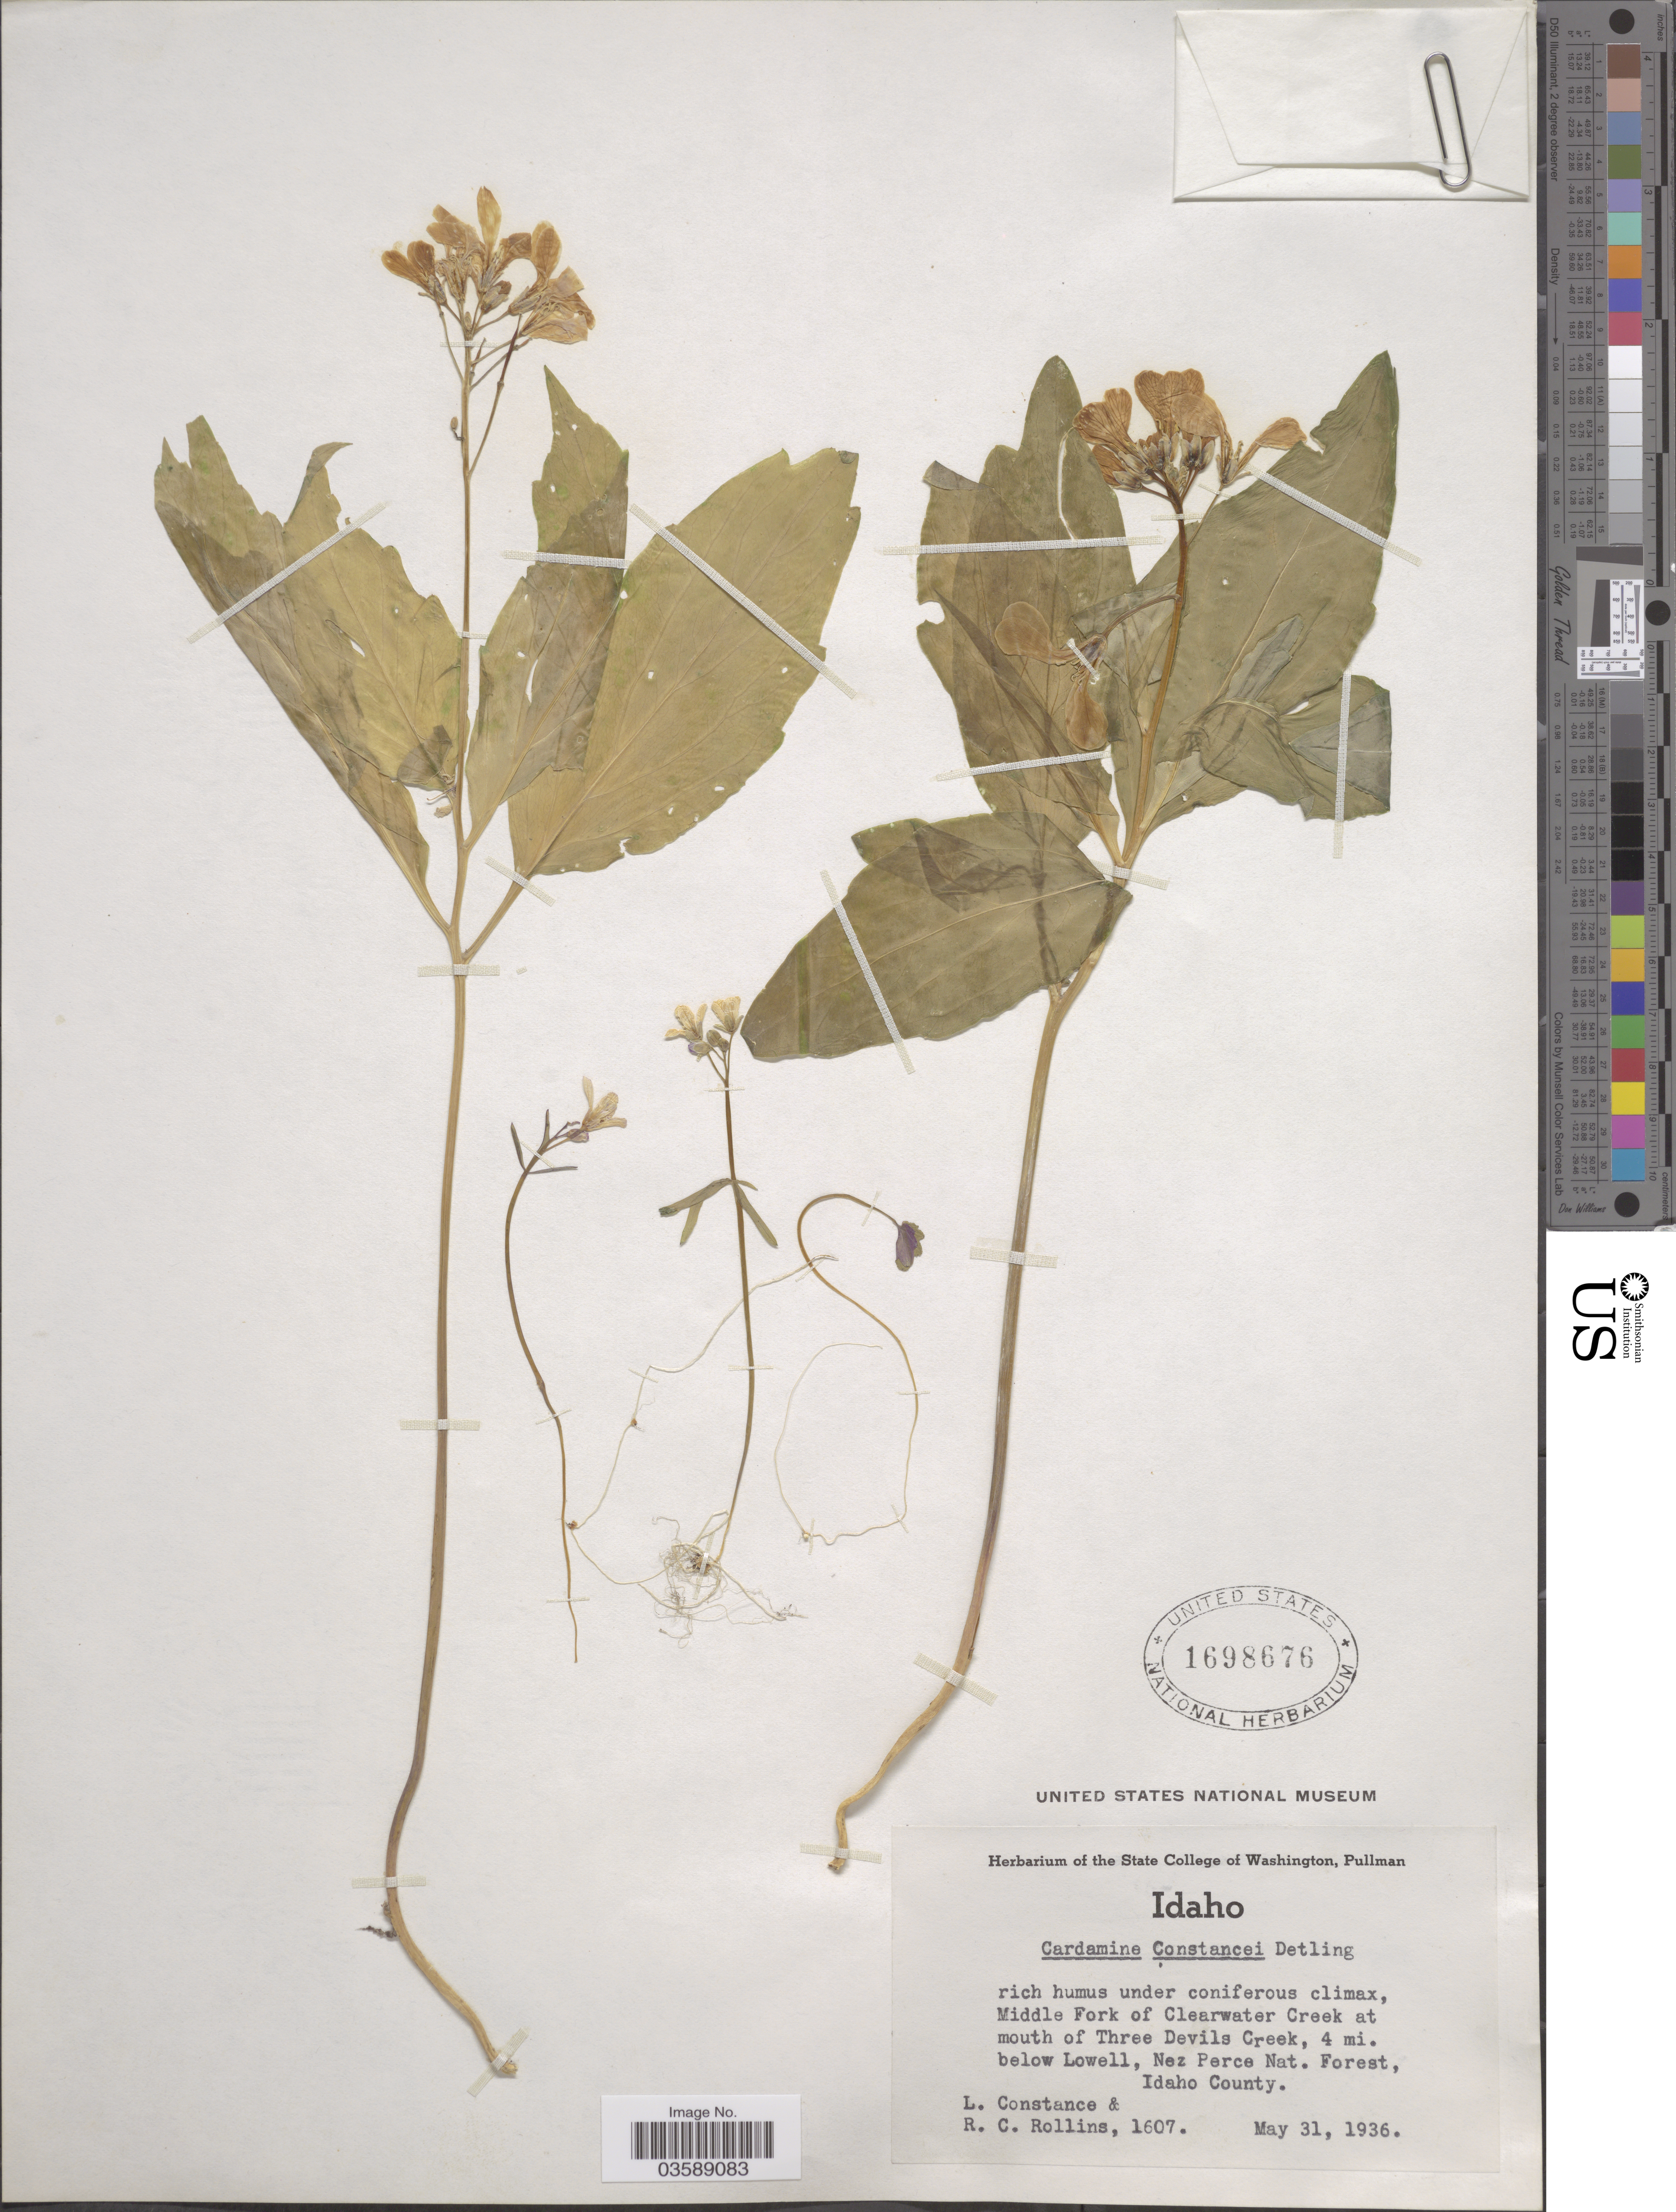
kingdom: Plantae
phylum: Tracheophyta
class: Magnoliopsida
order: Brassicales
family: Brassicaceae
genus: Cardamine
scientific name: Cardamine constancei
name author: Detling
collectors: L. Constance & R. C. Rollins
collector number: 1607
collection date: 1936-05-31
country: United States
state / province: Idaho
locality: Middle Fork of Clearwater Creek at mouth of Three Devils Creek, 4 mi. below Lowell, Nez Perce Nat. Forest, Idaho County.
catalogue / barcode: US 1698676